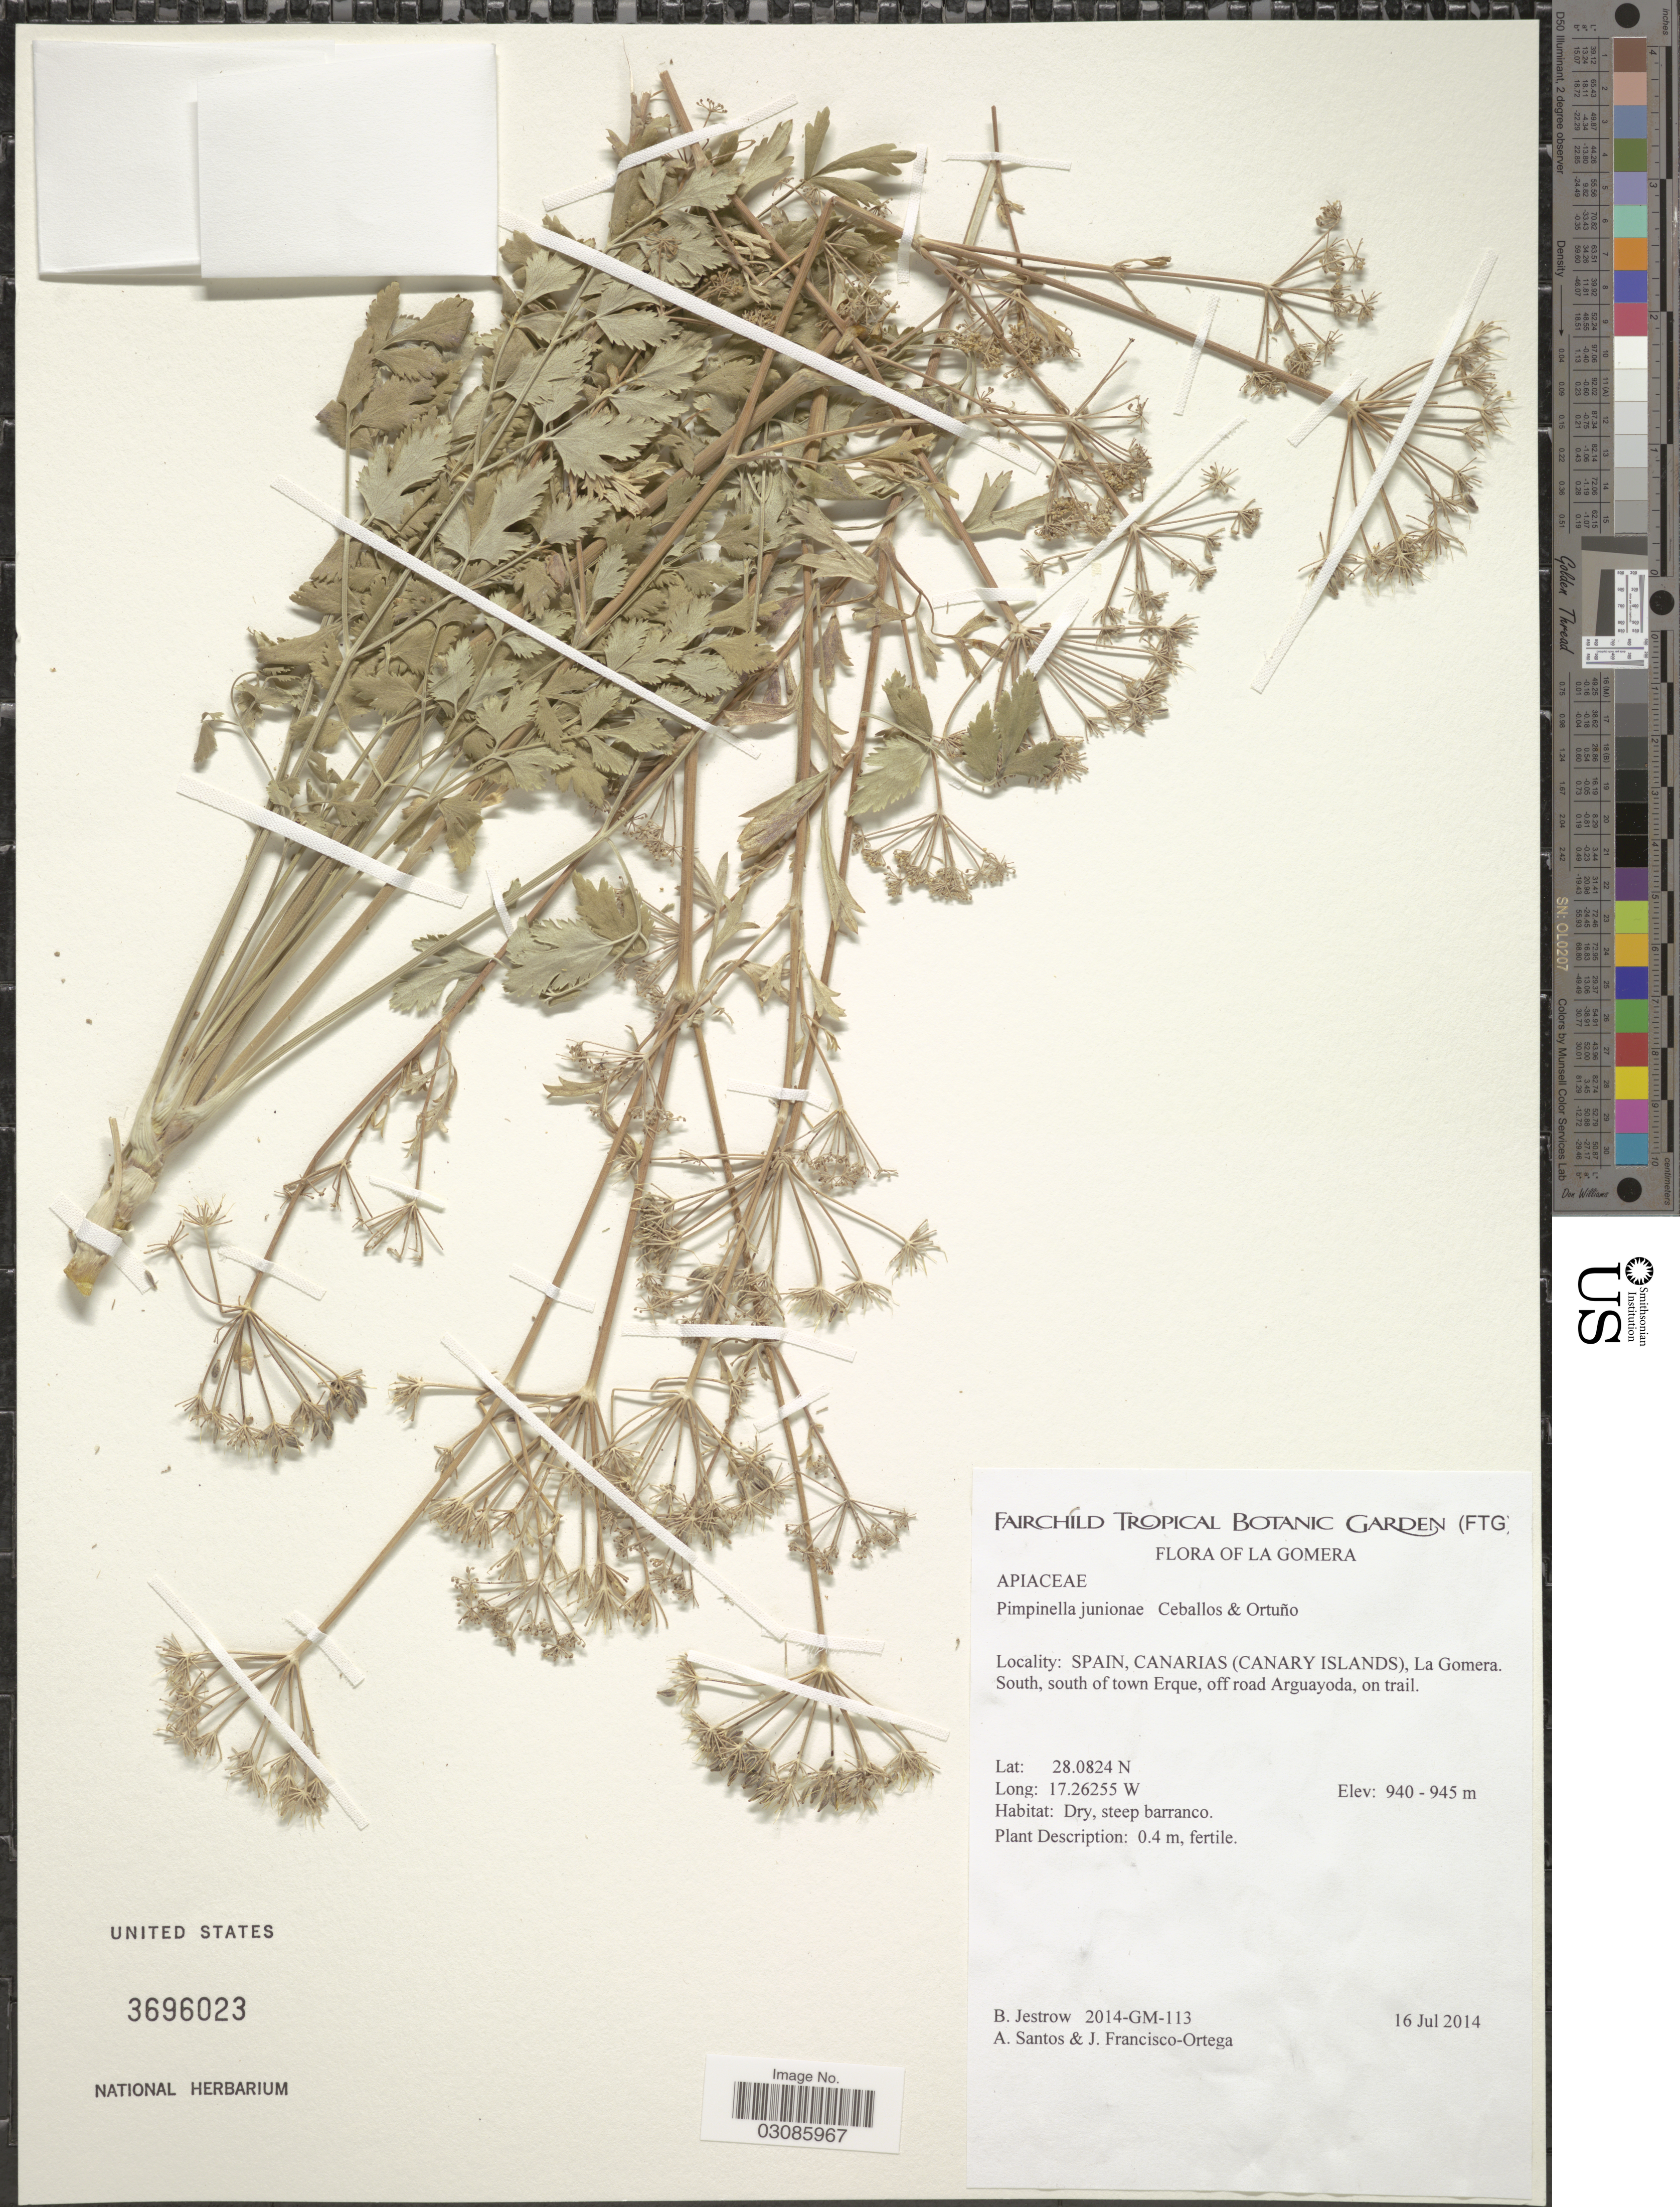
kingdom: Plantae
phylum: Tracheophyta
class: Magnoliopsida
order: Apiales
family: Apiaceae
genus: Pimpinella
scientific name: Pimpinella junionae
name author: Ceballos & T. Ortuño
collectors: B. Jestrow, A. Santos & J. Francisco-Ortega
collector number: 2014-GM-113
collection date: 2014-07-16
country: Spain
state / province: Canarias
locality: (Canary Islands), La Gomera. South, south of town Erque, off road Arguayoda, on trail.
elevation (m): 940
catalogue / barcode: US 3696023